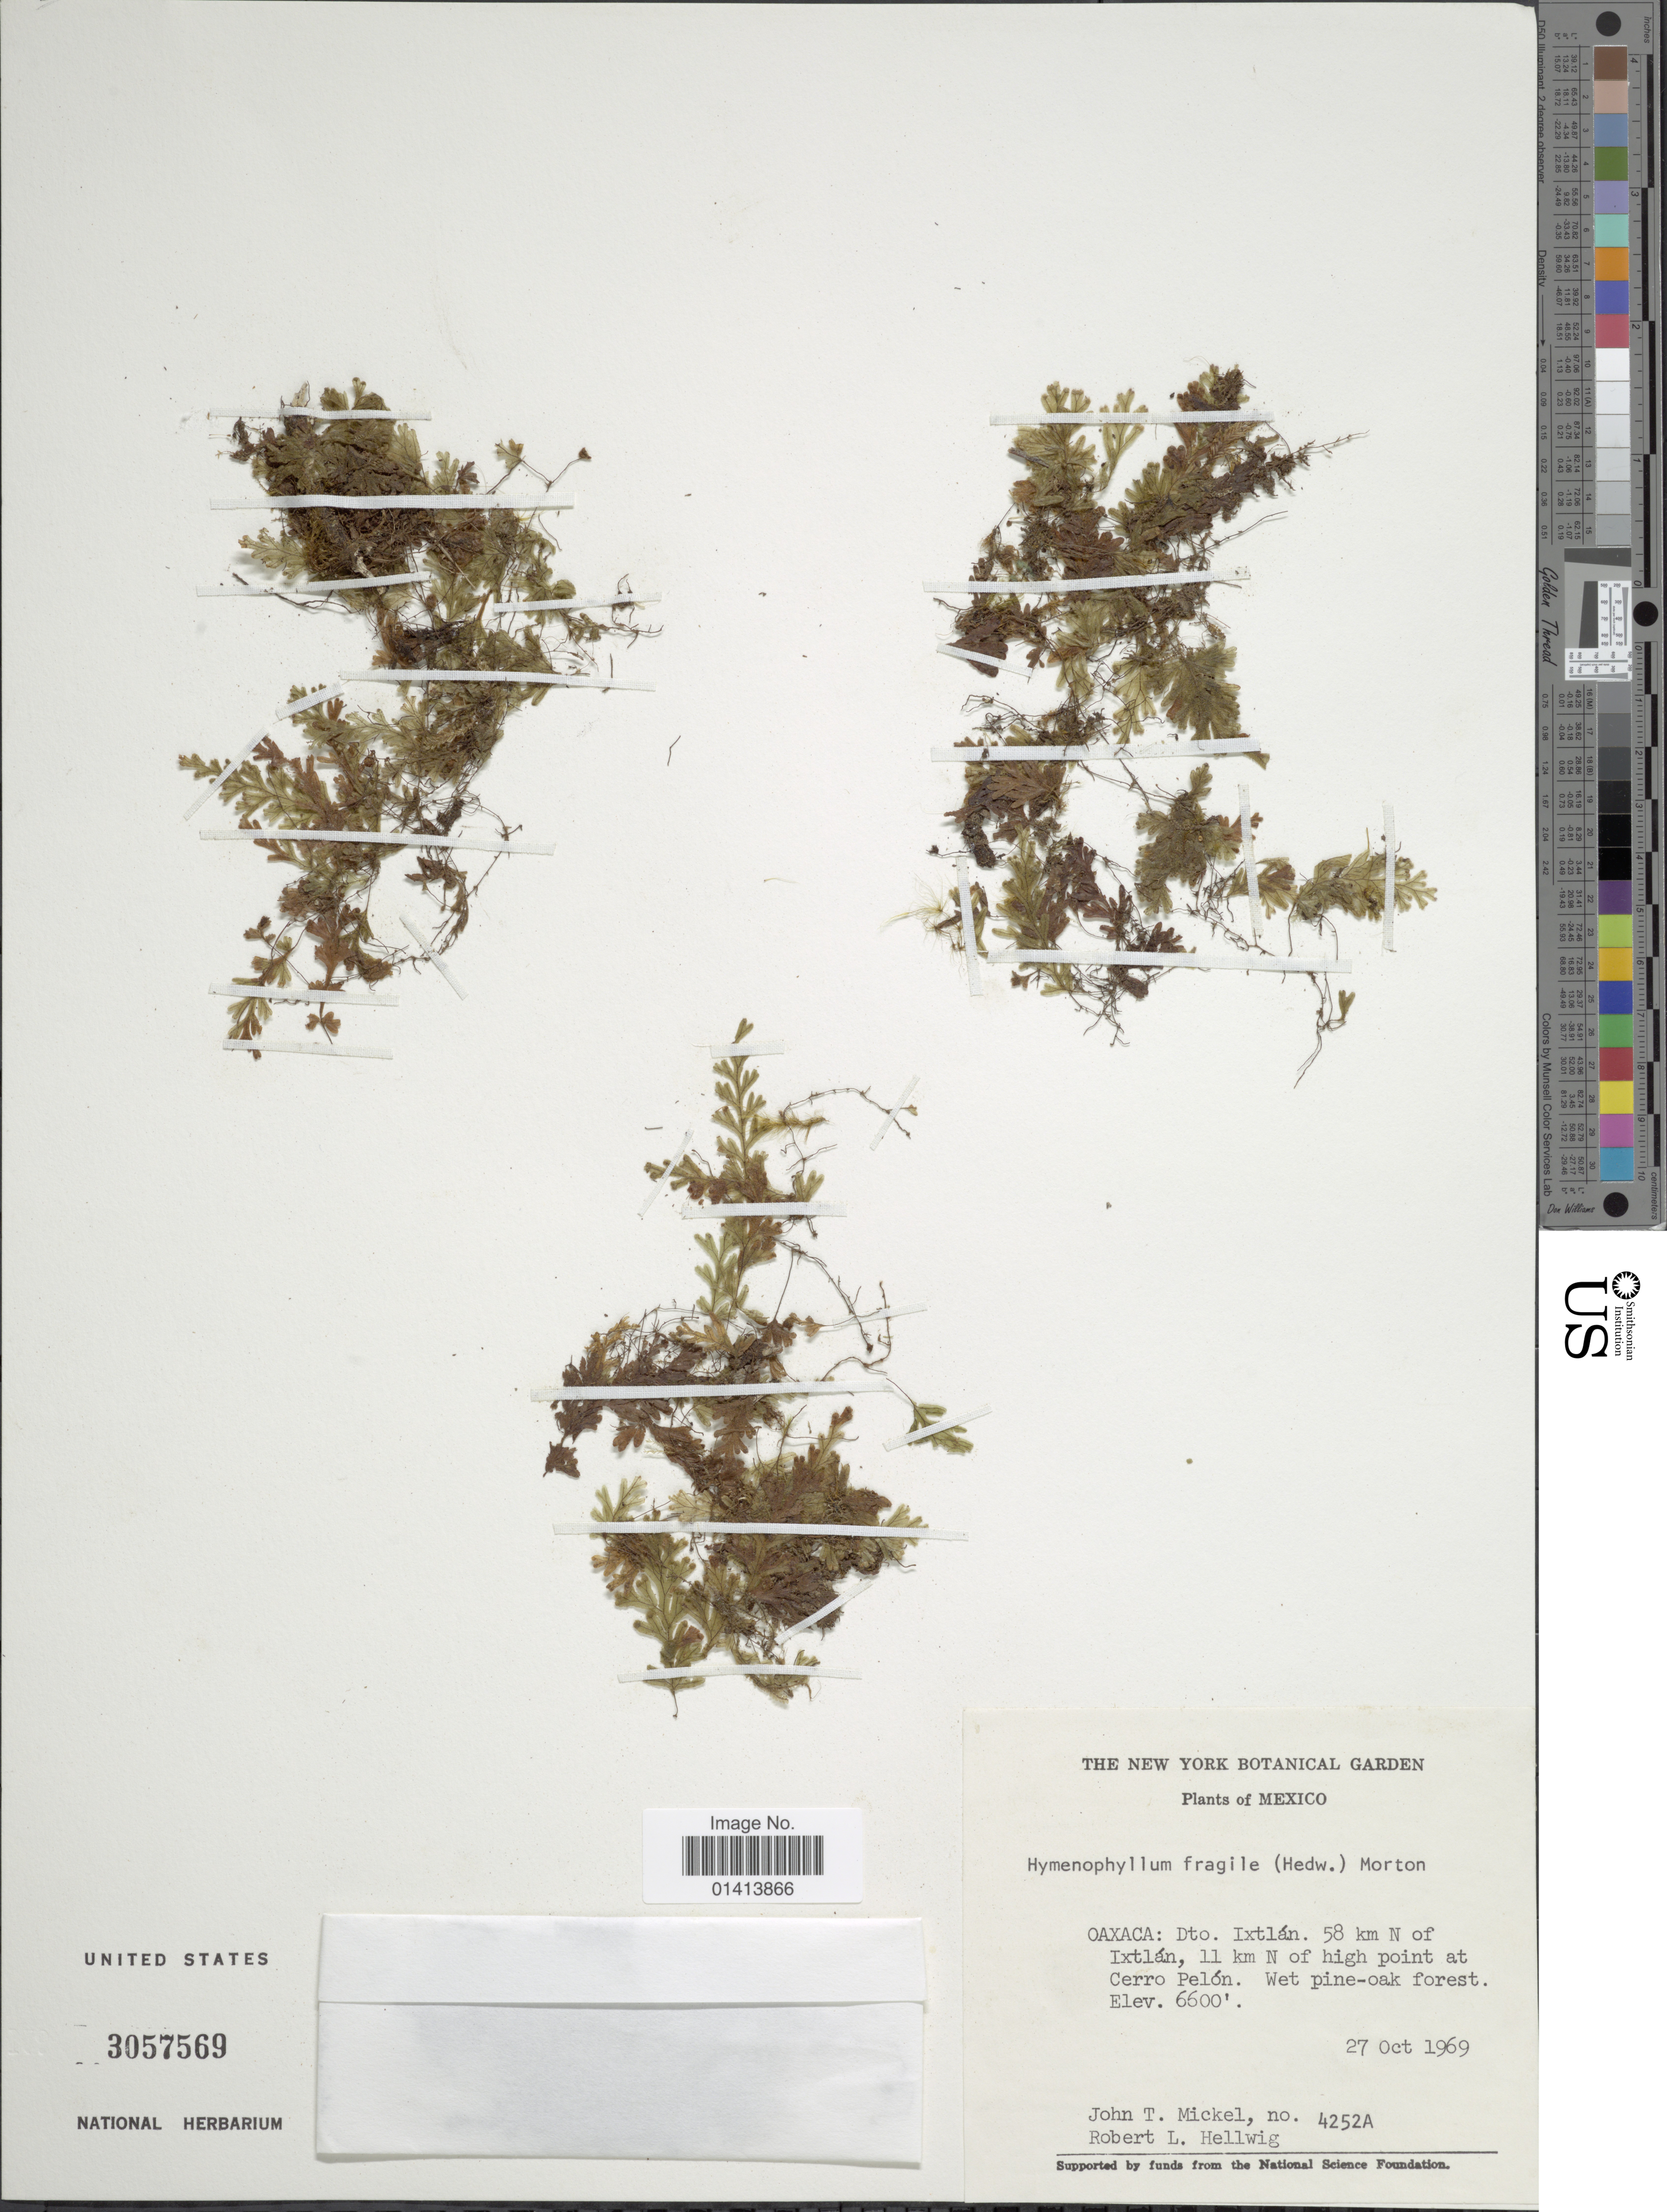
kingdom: Plantae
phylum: Tracheophyta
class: Polypodiopsida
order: Hymenophyllales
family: Hymenophyllaceae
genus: Hymenophyllum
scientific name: Hymenophyllum fragile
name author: (Hedw.) C.V. Morton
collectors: J. T. Mickel & R. Hellwig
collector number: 4252A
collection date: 1969-10-27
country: Mexico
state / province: Oaxaca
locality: Dto Ixtlán. 58 km N of Ixtlan, 11 km N of high point at Cerro Pelón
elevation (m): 2012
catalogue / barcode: US 3057569